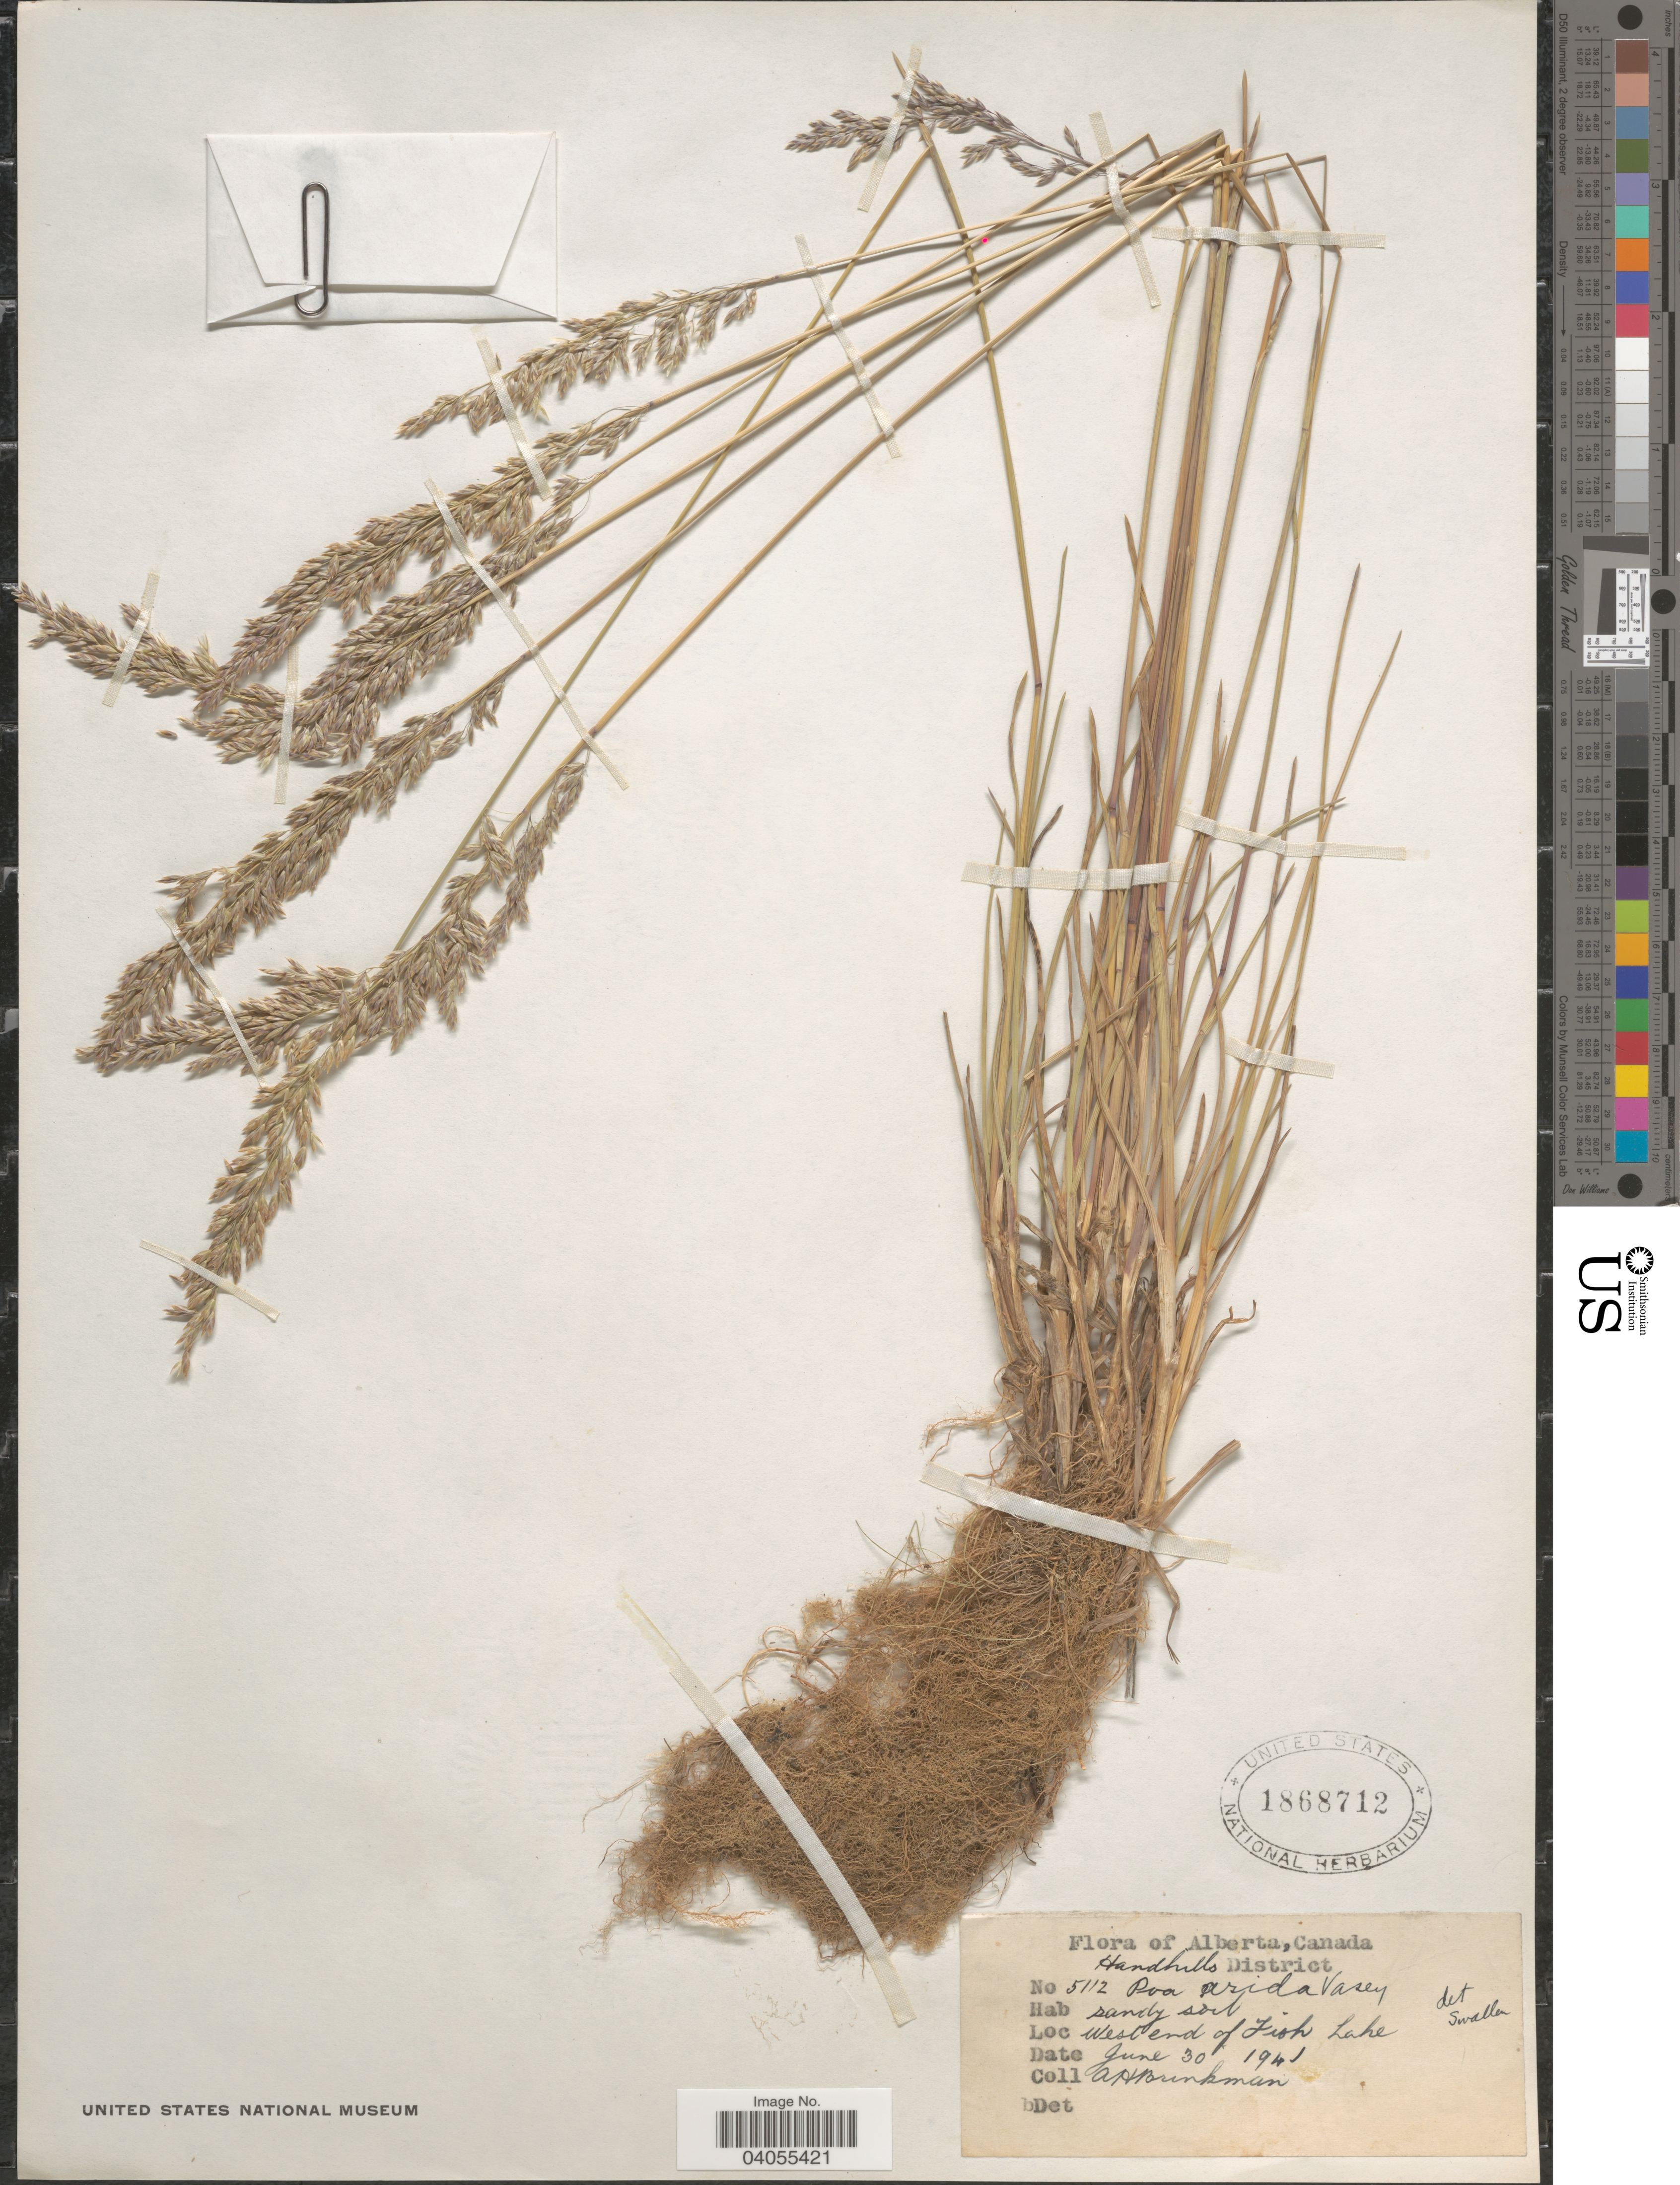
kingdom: Plantae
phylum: Tracheophyta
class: Liliopsida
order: Poales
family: Poaceae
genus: Poa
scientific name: Poa arida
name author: Vasey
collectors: A. Brinkman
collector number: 5112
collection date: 1941-06-30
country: Canada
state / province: Alberta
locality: Handhills District. West end of Fish Lake.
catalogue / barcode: US 1868712